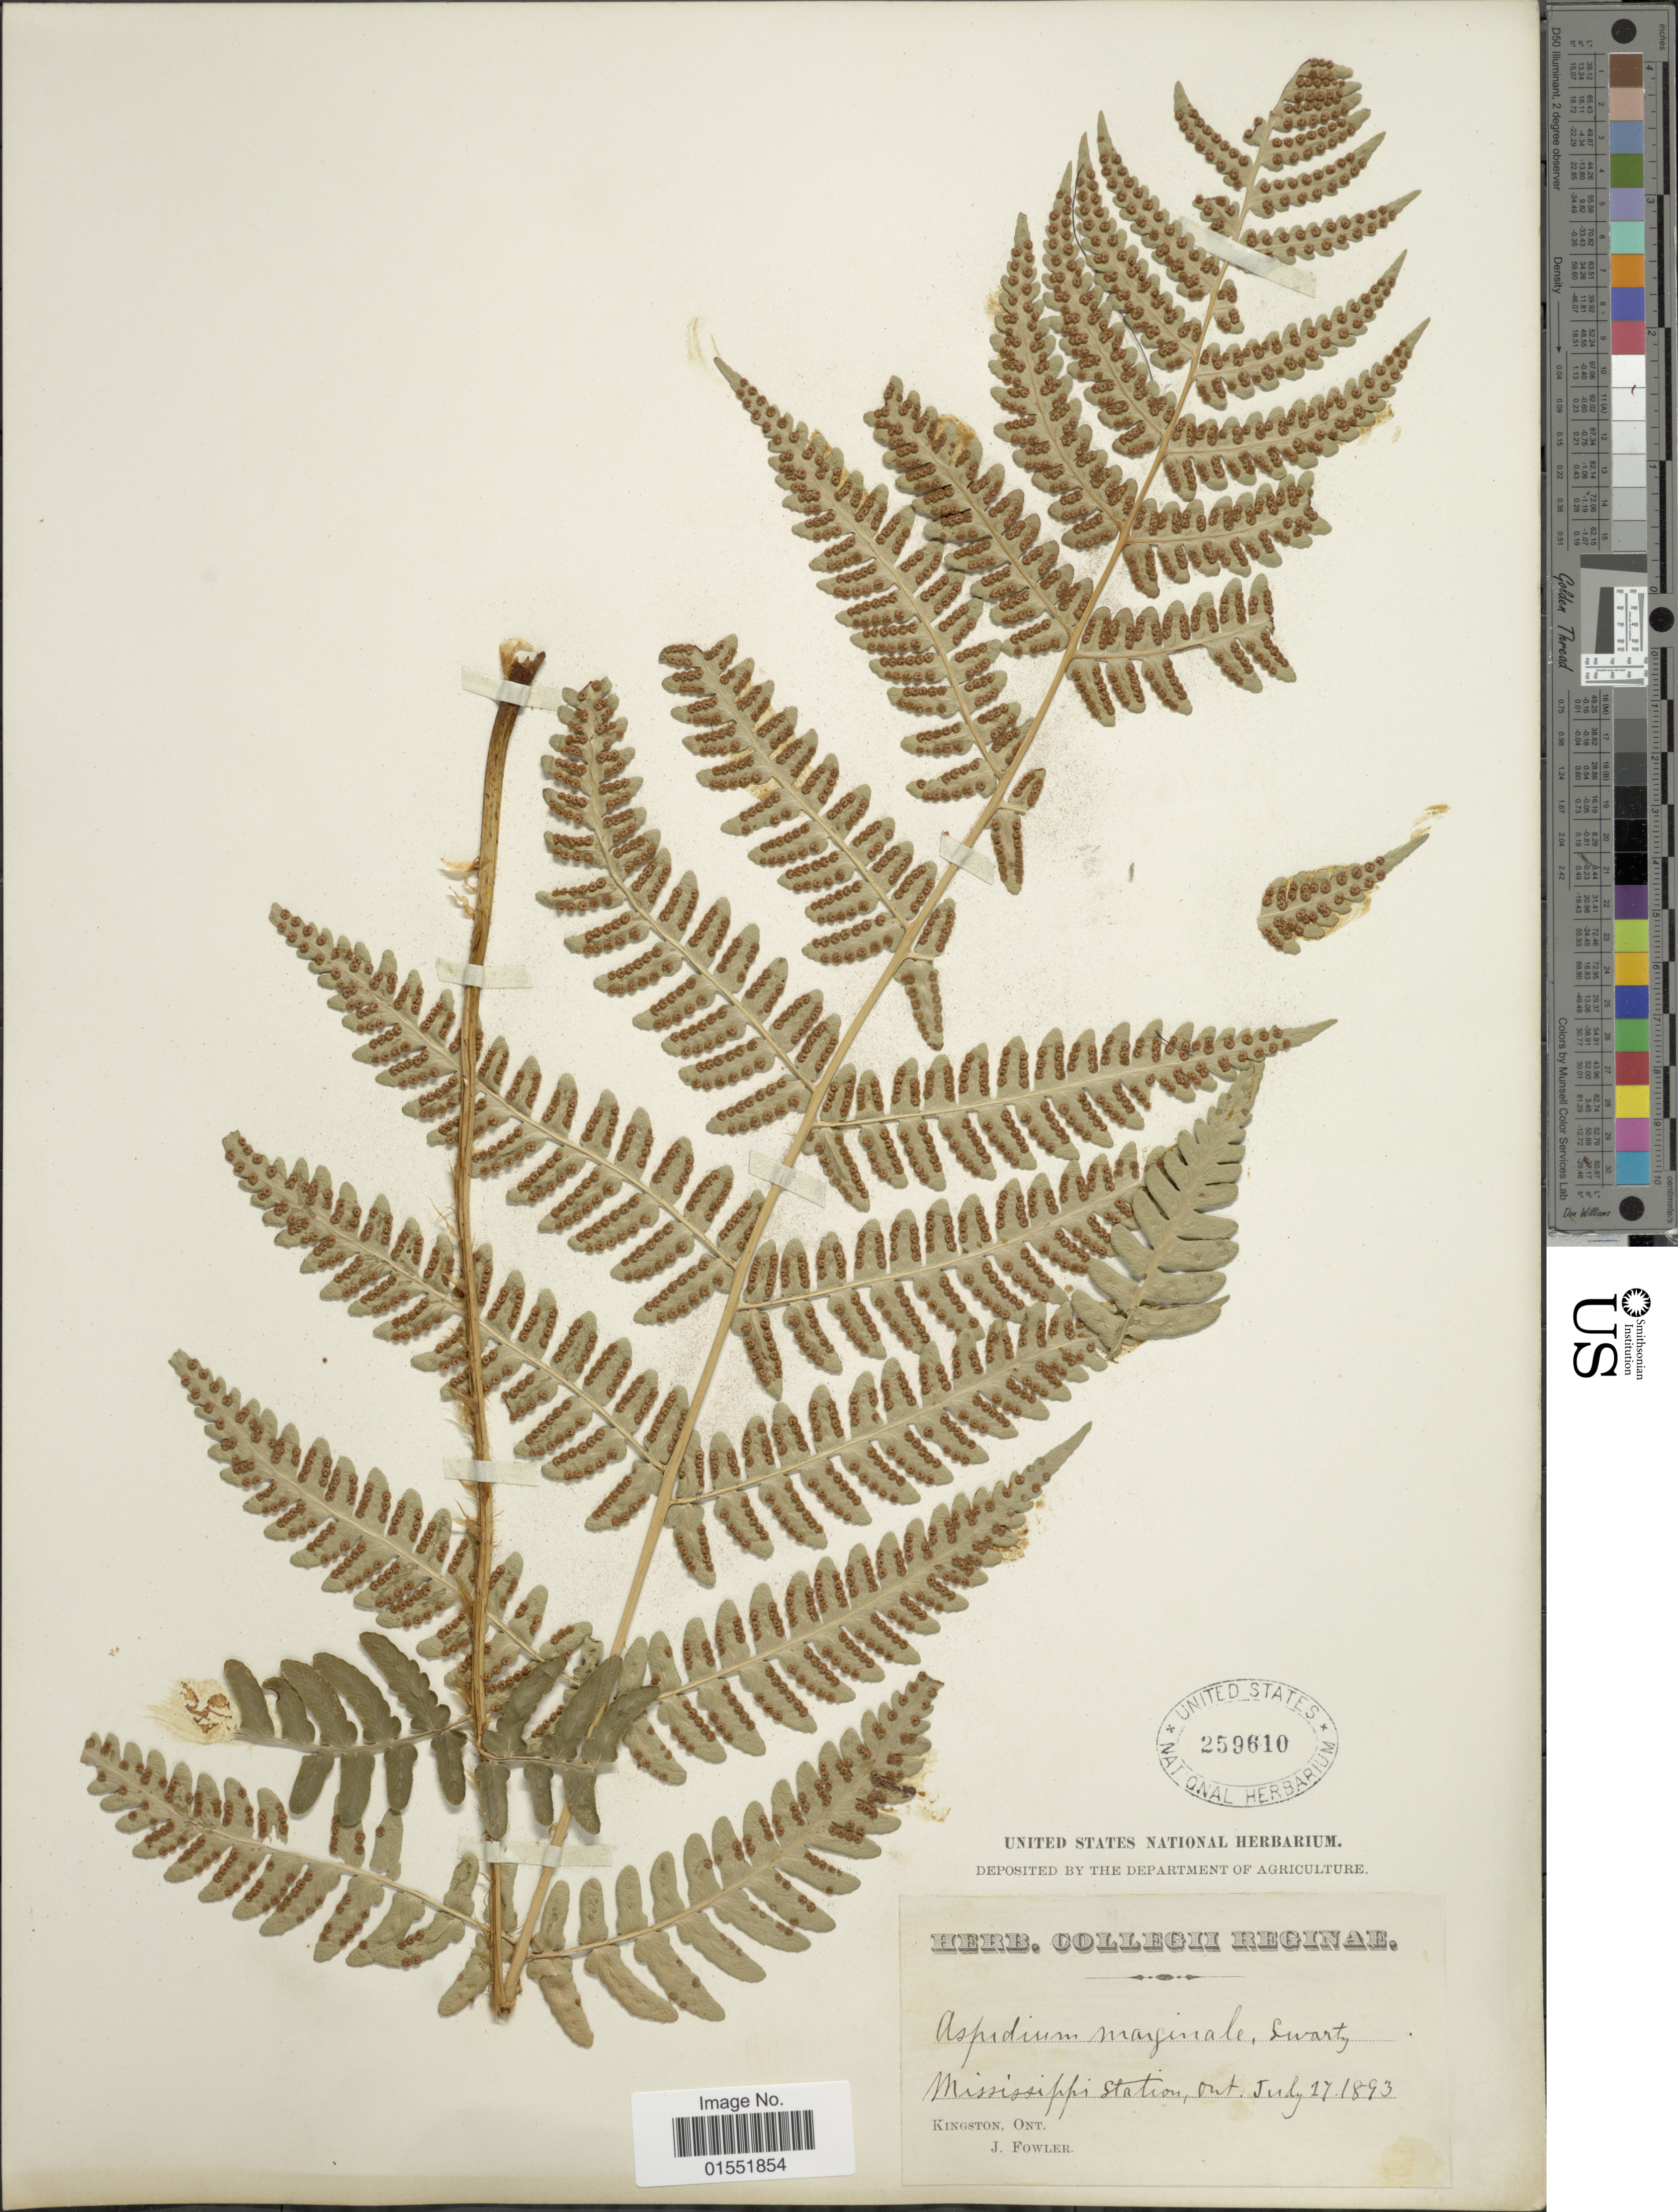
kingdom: Plantae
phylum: Tracheophyta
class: Polypodiopsida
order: Polypodiales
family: Dryopteridaceae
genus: Dryopteris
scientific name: Dryopteris marginalis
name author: (L.) A. Gray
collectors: J. P. Fowler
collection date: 1893-07-27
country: Canada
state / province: Ontario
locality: Mississipppi Station, Kingston, Ont.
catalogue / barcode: US 259610